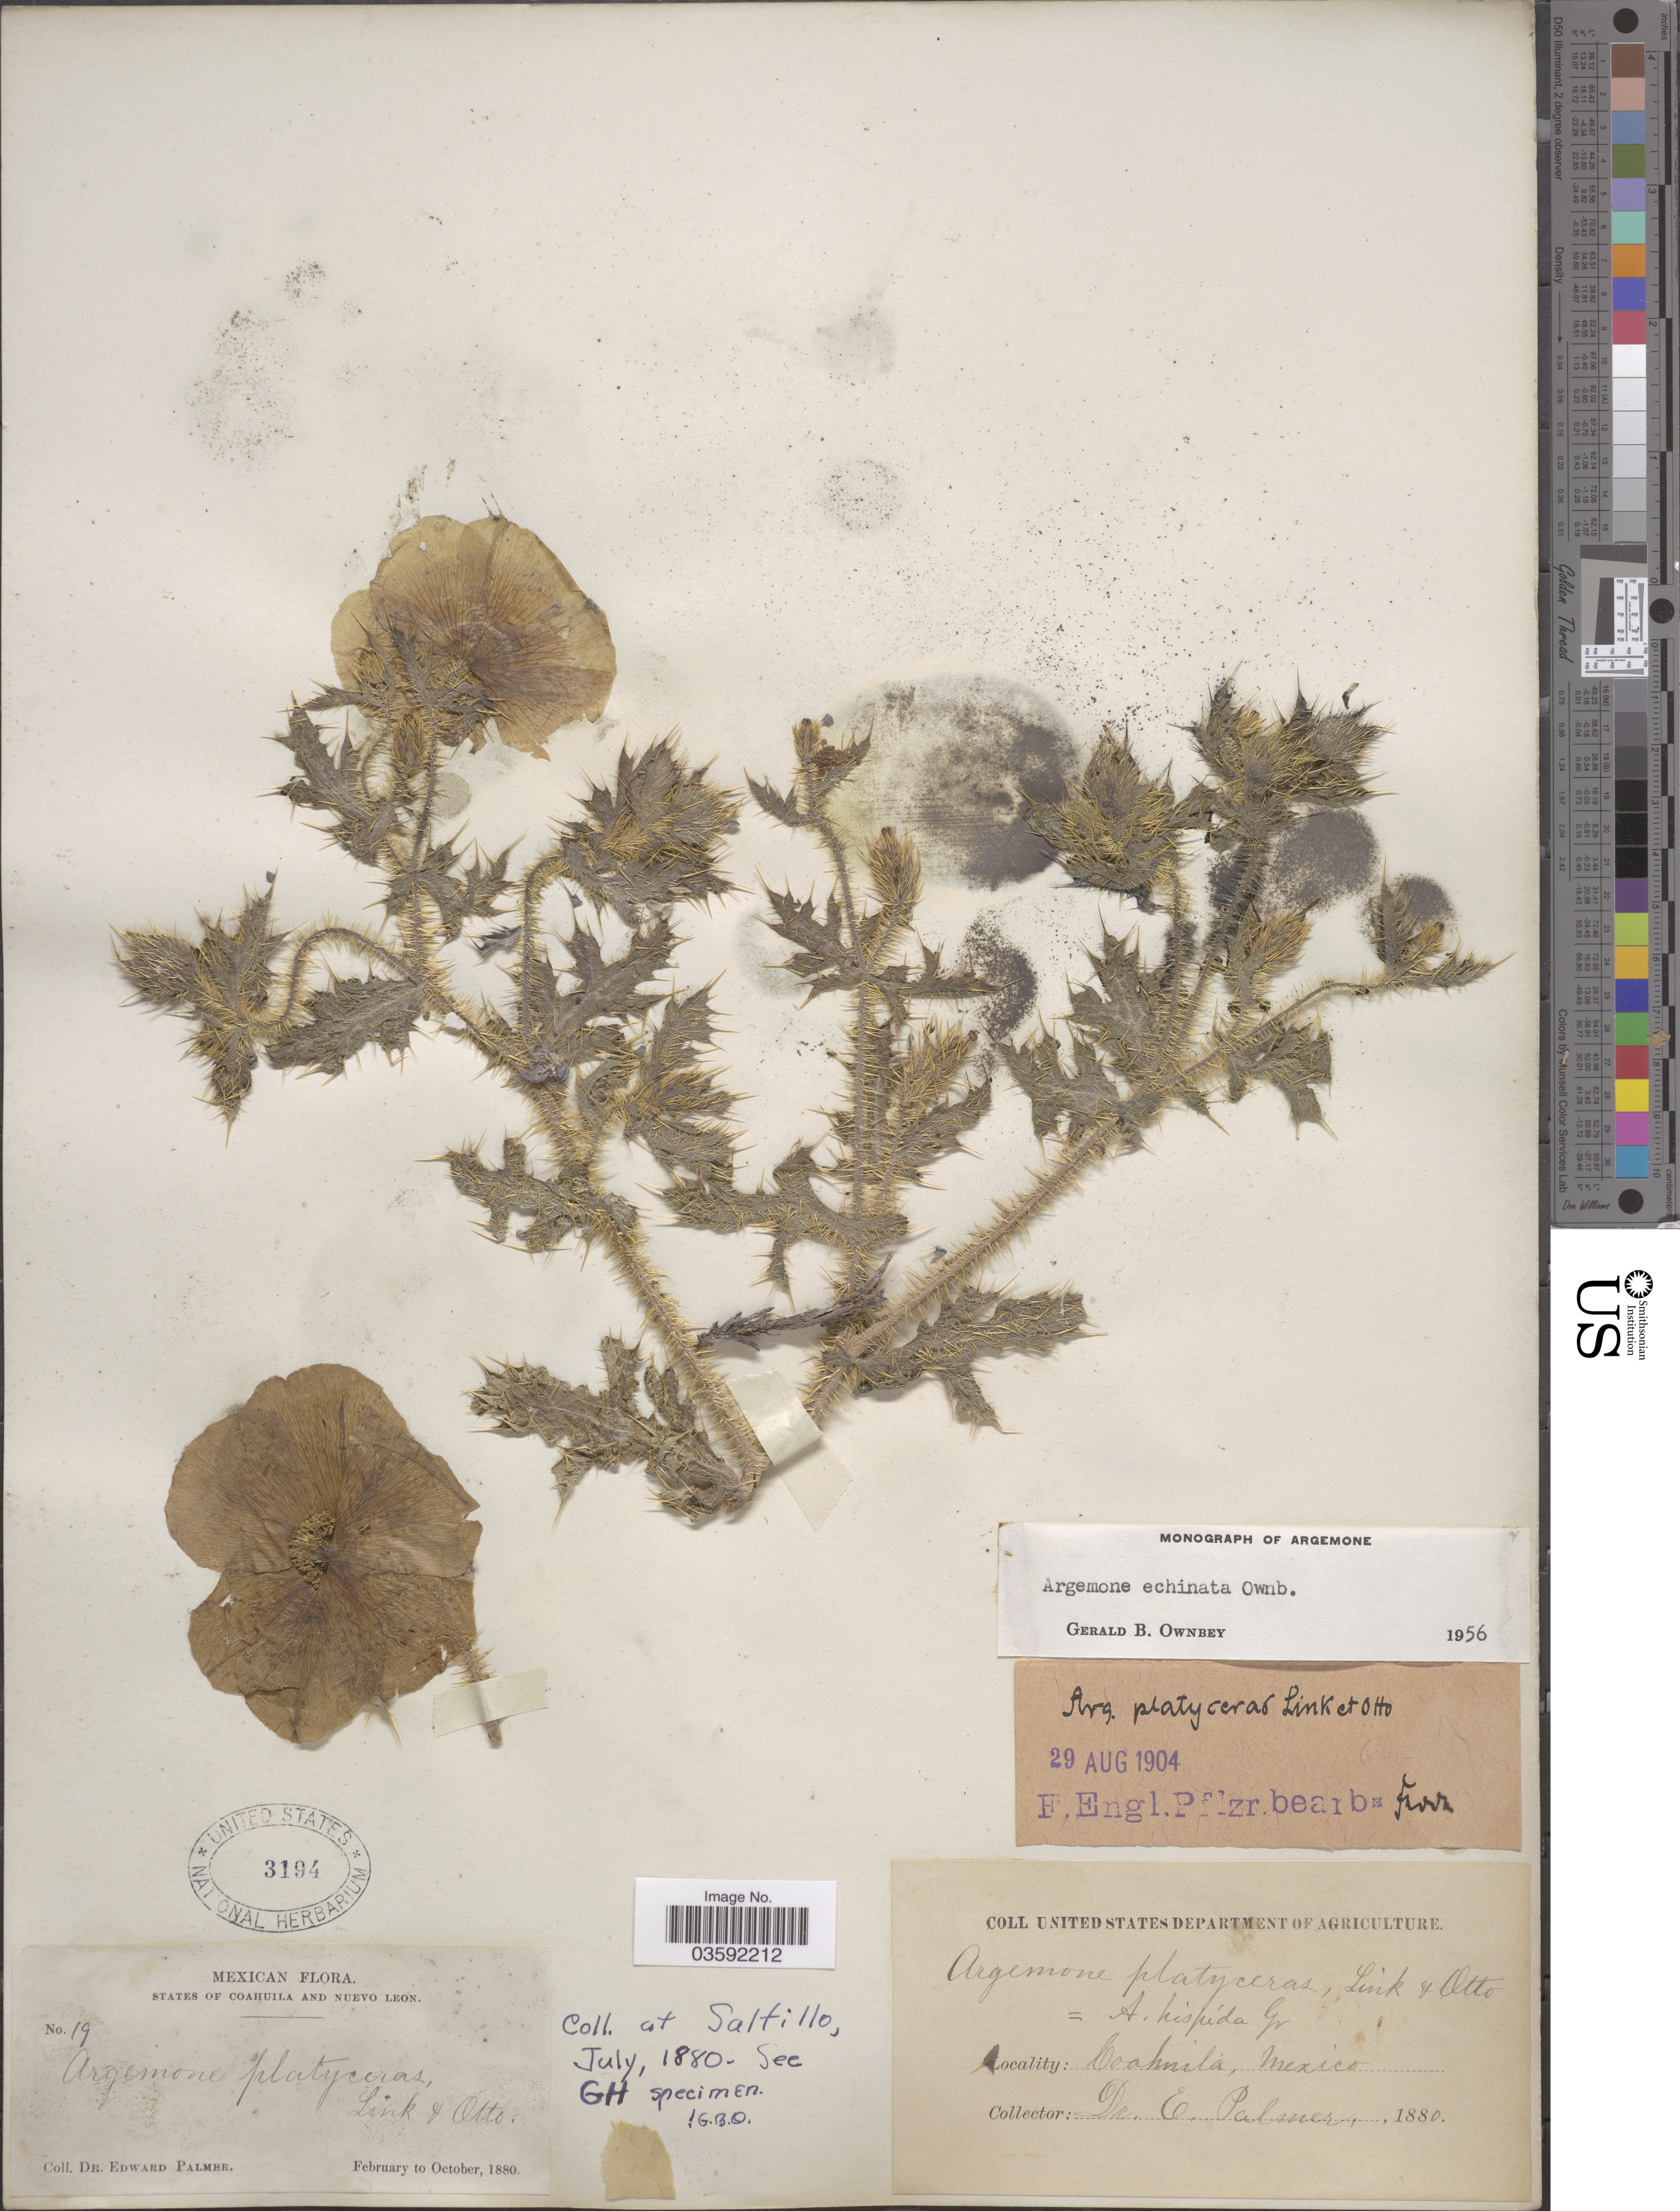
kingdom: Plantae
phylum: Tracheophyta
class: Magnoliopsida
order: Ranunculales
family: Papaveraceae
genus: Argemone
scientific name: Argemone echinata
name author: G.B. Ownbey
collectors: E. Palmer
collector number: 19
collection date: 1880-02/1880-10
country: Mexico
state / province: Coahuila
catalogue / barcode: US 3194